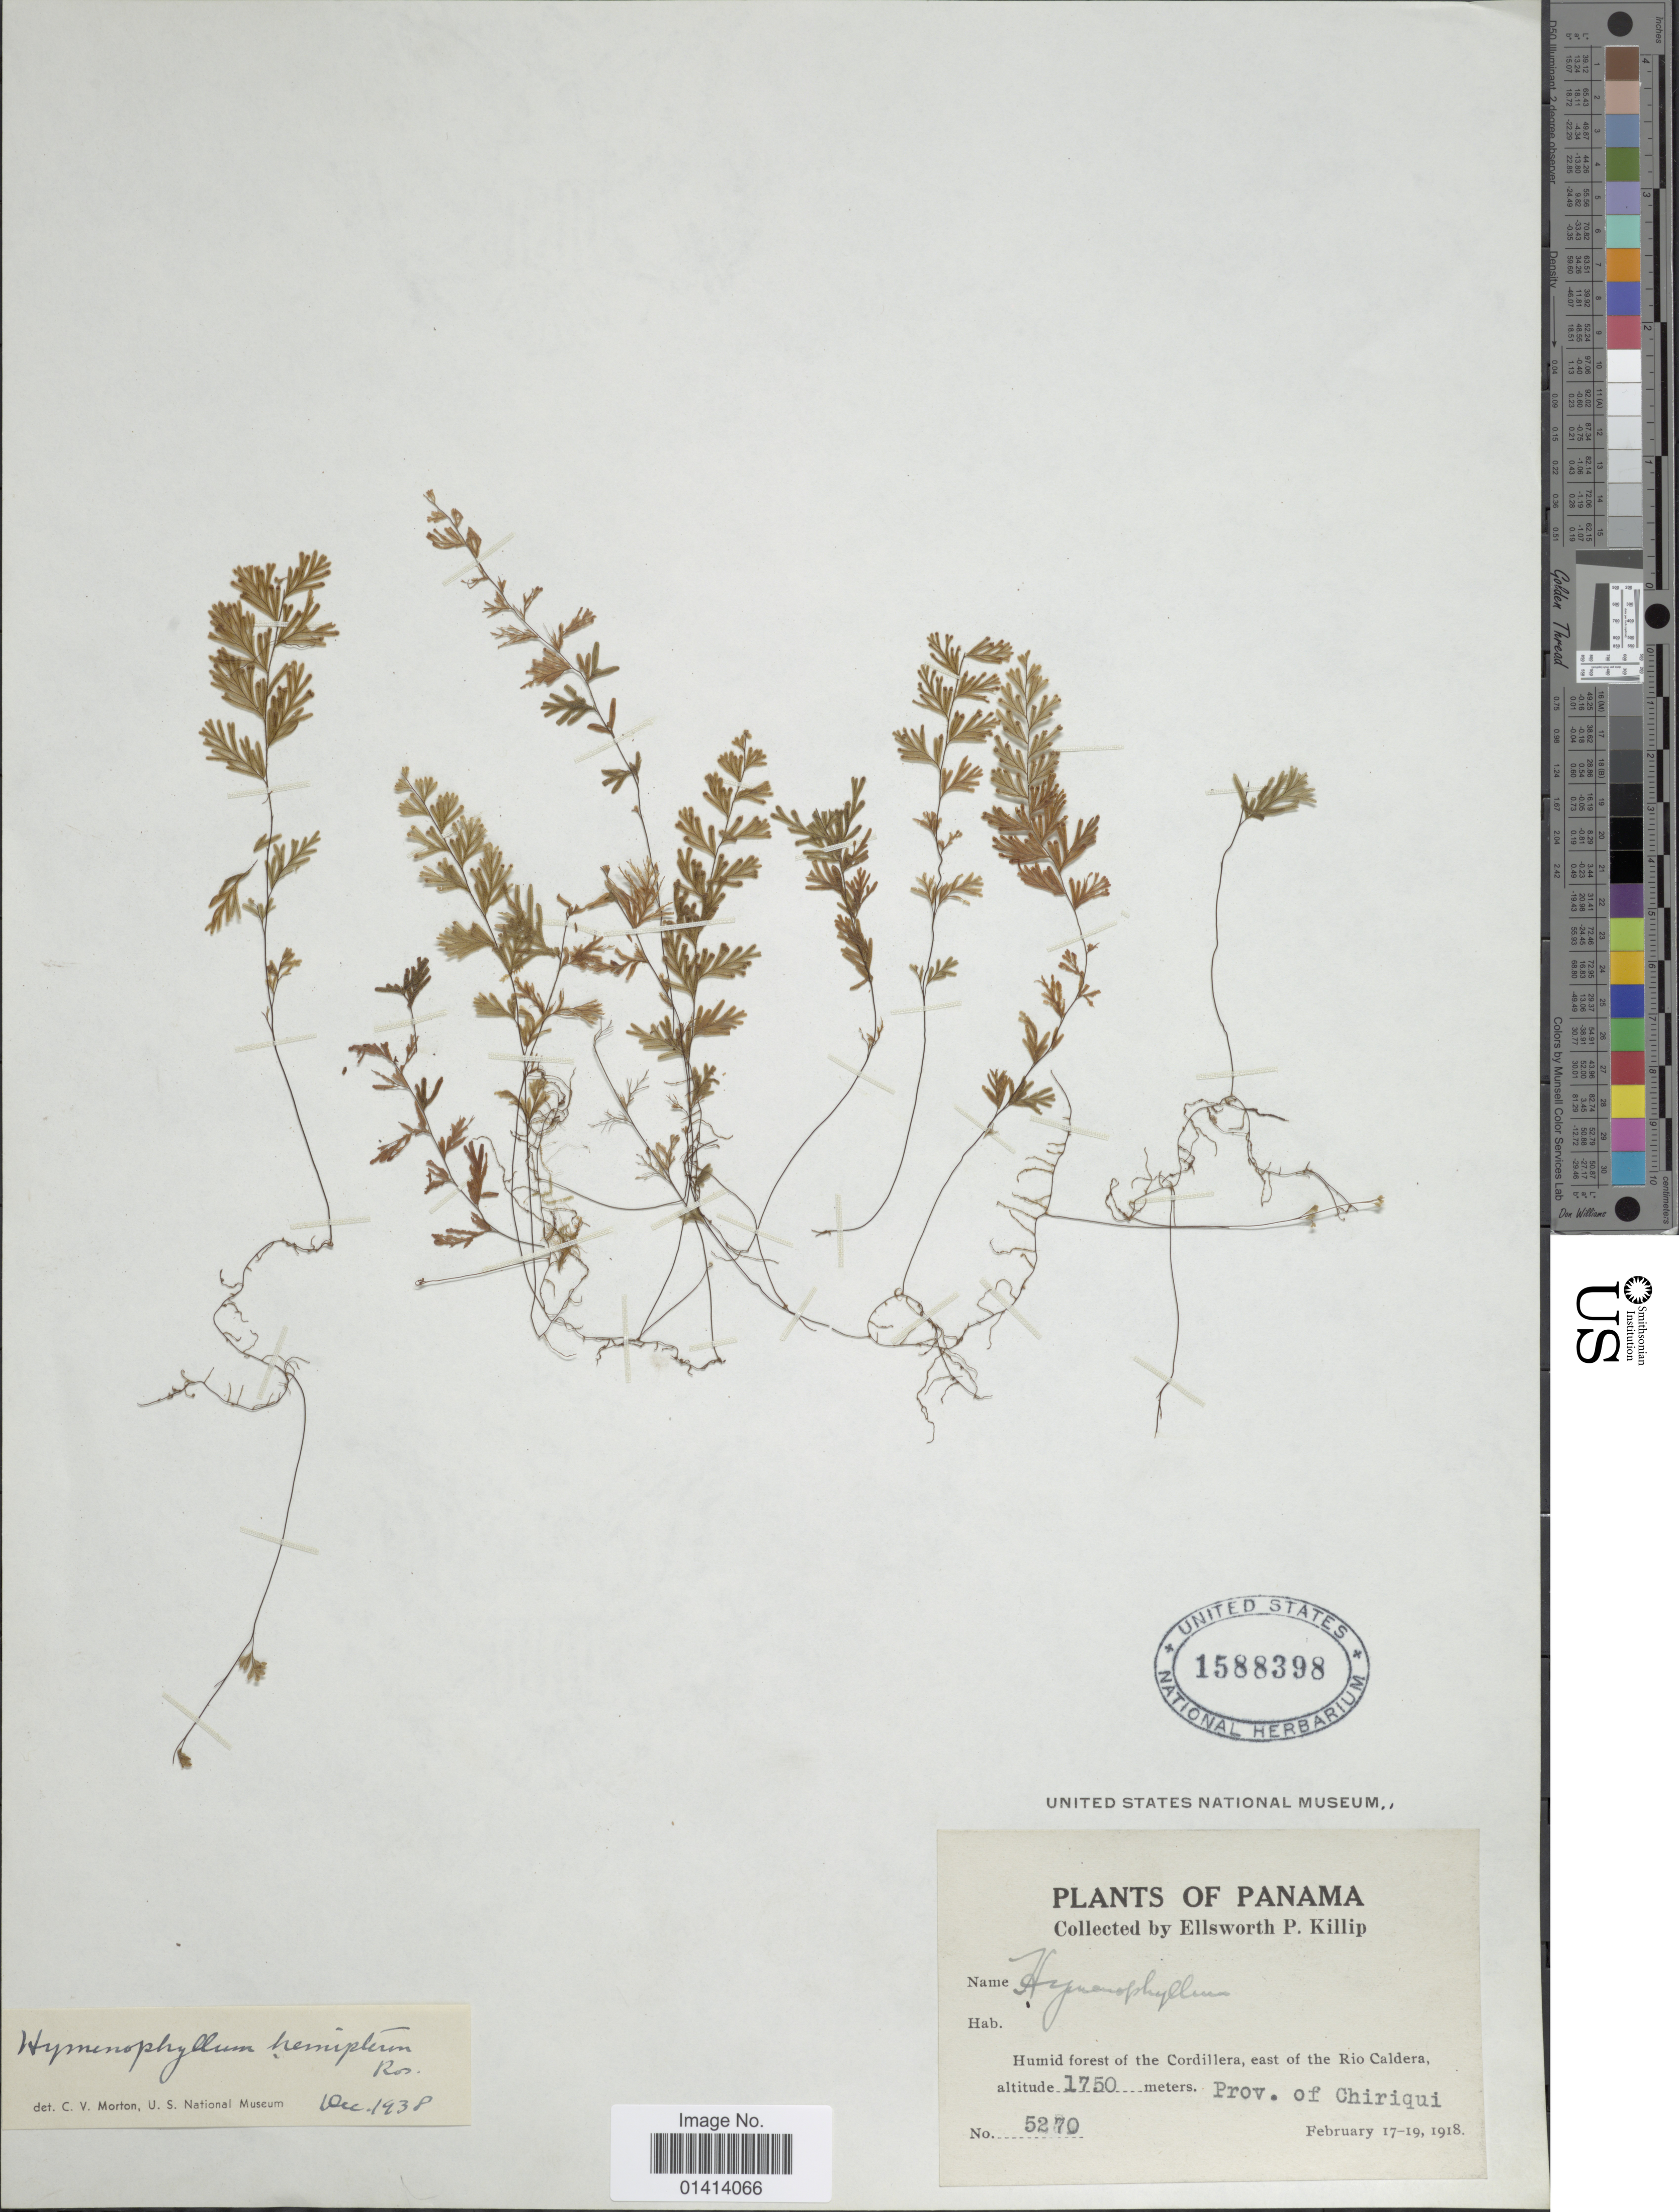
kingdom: Plantae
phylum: Tracheophyta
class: Polypodiopsida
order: Hymenophyllales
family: Hymenophyllaceae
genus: Hymenophyllum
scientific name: Hymenophyllum hemipteron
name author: Rosenst.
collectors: E. P. Killip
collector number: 5270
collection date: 1918-02-17/1918-02-19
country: Panama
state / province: Chiriqui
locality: Humid forest of the Cordillera, east of the Rio Caldera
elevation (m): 1750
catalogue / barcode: US 1588398